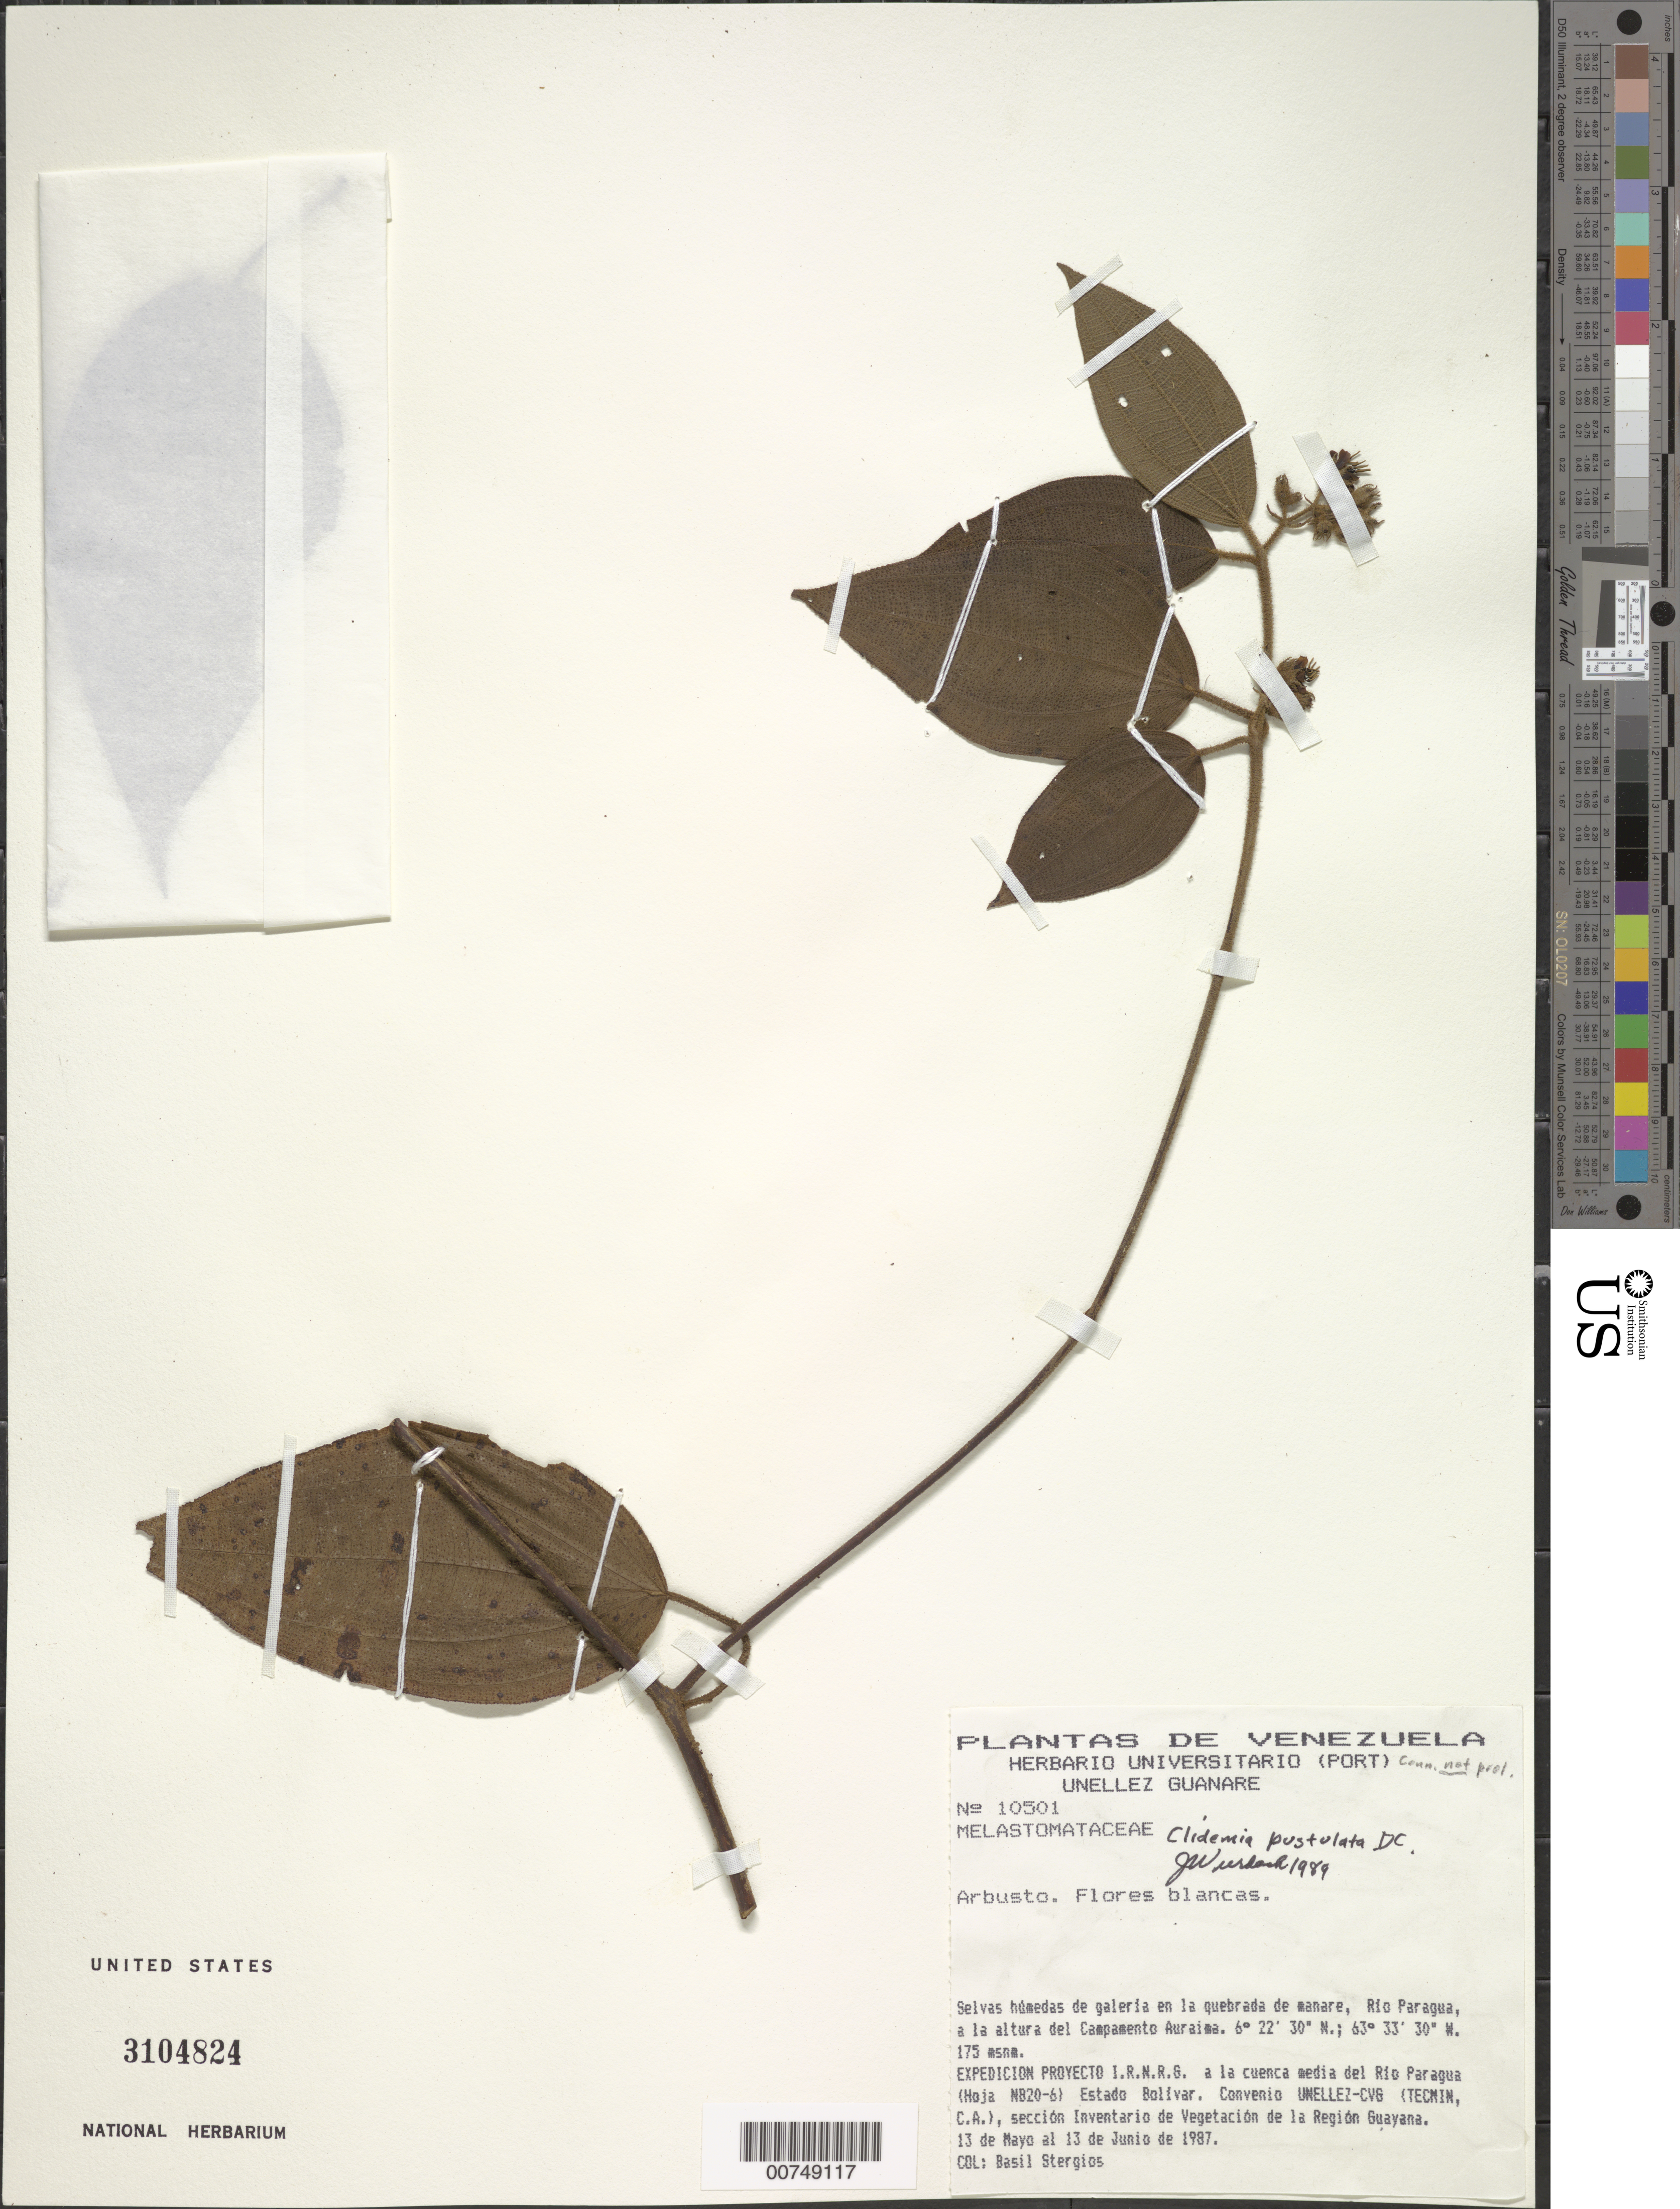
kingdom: Plantae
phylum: Tracheophyta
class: Magnoliopsida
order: Myrtales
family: Melastomataceae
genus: Clidemia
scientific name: Clidemia pustulata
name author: DC.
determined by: Wurdack, John J., (US), US (UNITED STATES)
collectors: B. G. Stergios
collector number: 10501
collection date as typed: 13-May-87 to 13-Jun-87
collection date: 1987-05-13/1987-06-13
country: Venezuela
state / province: Bolívar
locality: Río Paragua, Campamento Auraima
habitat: Selvas húmedas de galeria en la quebrada de manare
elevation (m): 175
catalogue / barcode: US 3104824